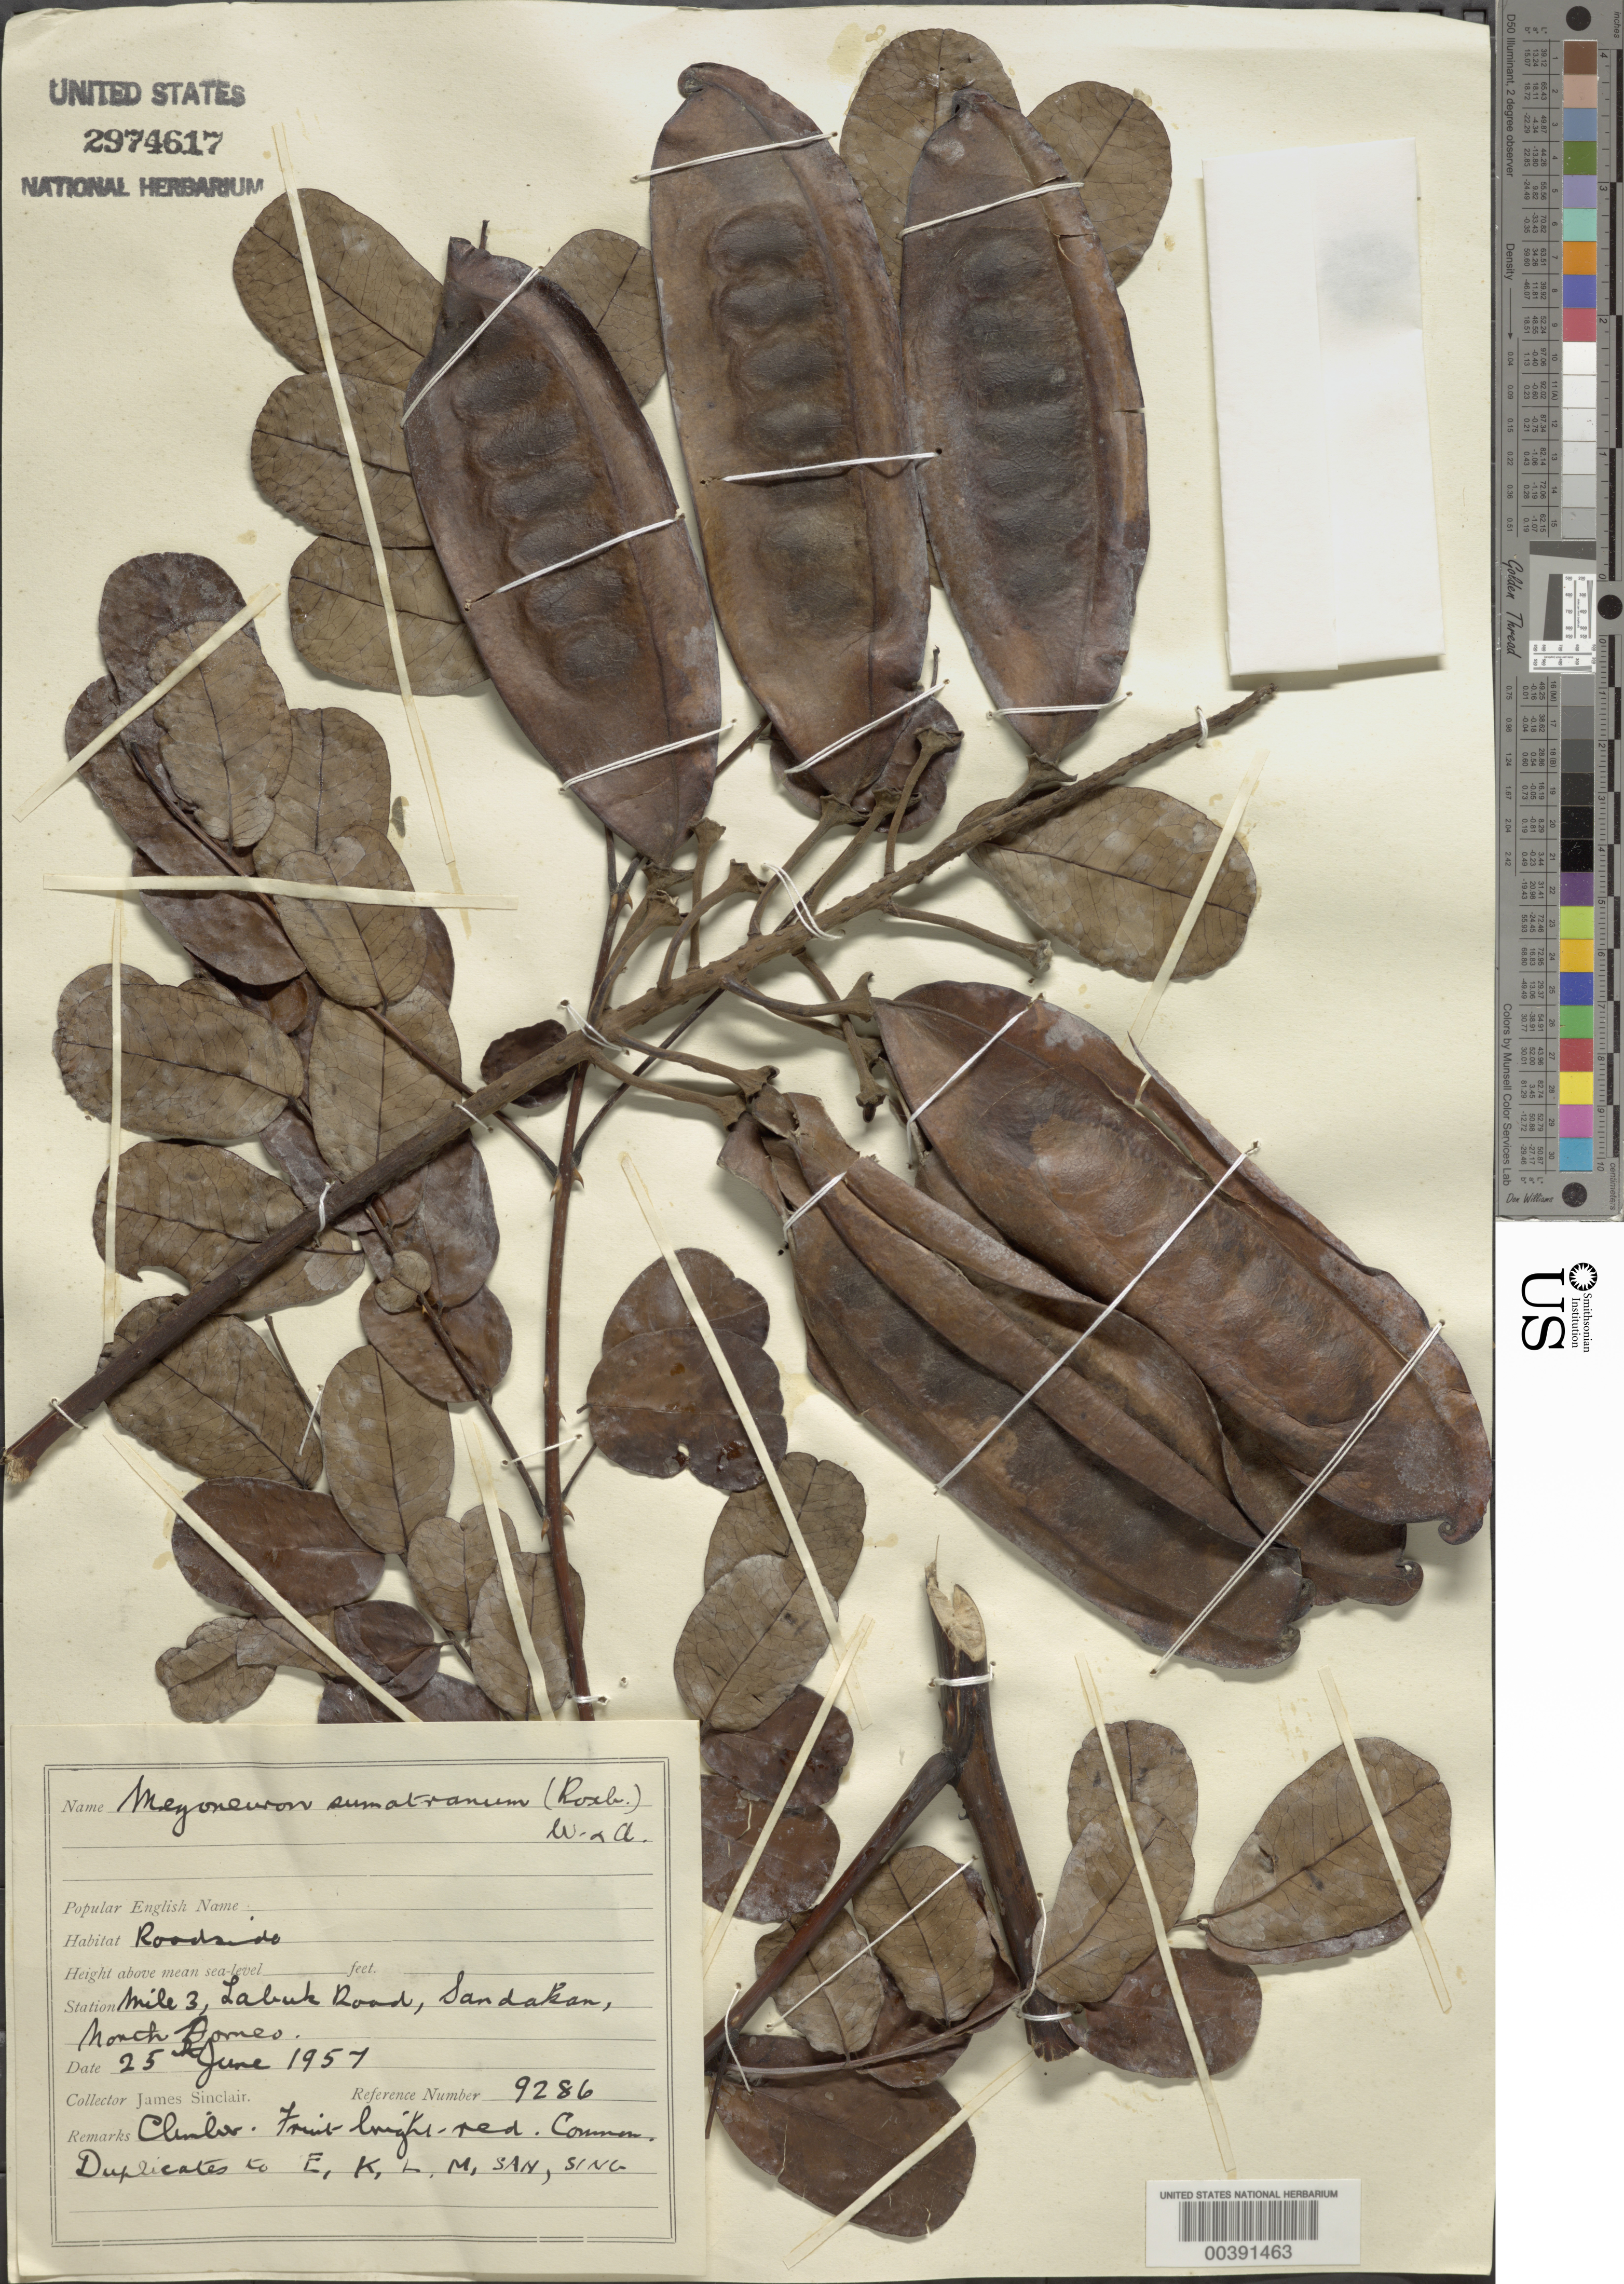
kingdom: Plantae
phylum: Tracheophyta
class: Magnoliopsida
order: Fabales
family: Fabaceae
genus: Mezoneuron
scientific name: Mezoneuron sumatranum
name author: (Roxb.) Wight & Arn. ex Voigt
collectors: J. Sinclair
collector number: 9286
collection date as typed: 25 Jun 1957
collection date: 1957-06-25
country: Malaysia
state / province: Sabah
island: Borneo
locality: North borneo, sandakan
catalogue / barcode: US 2974617